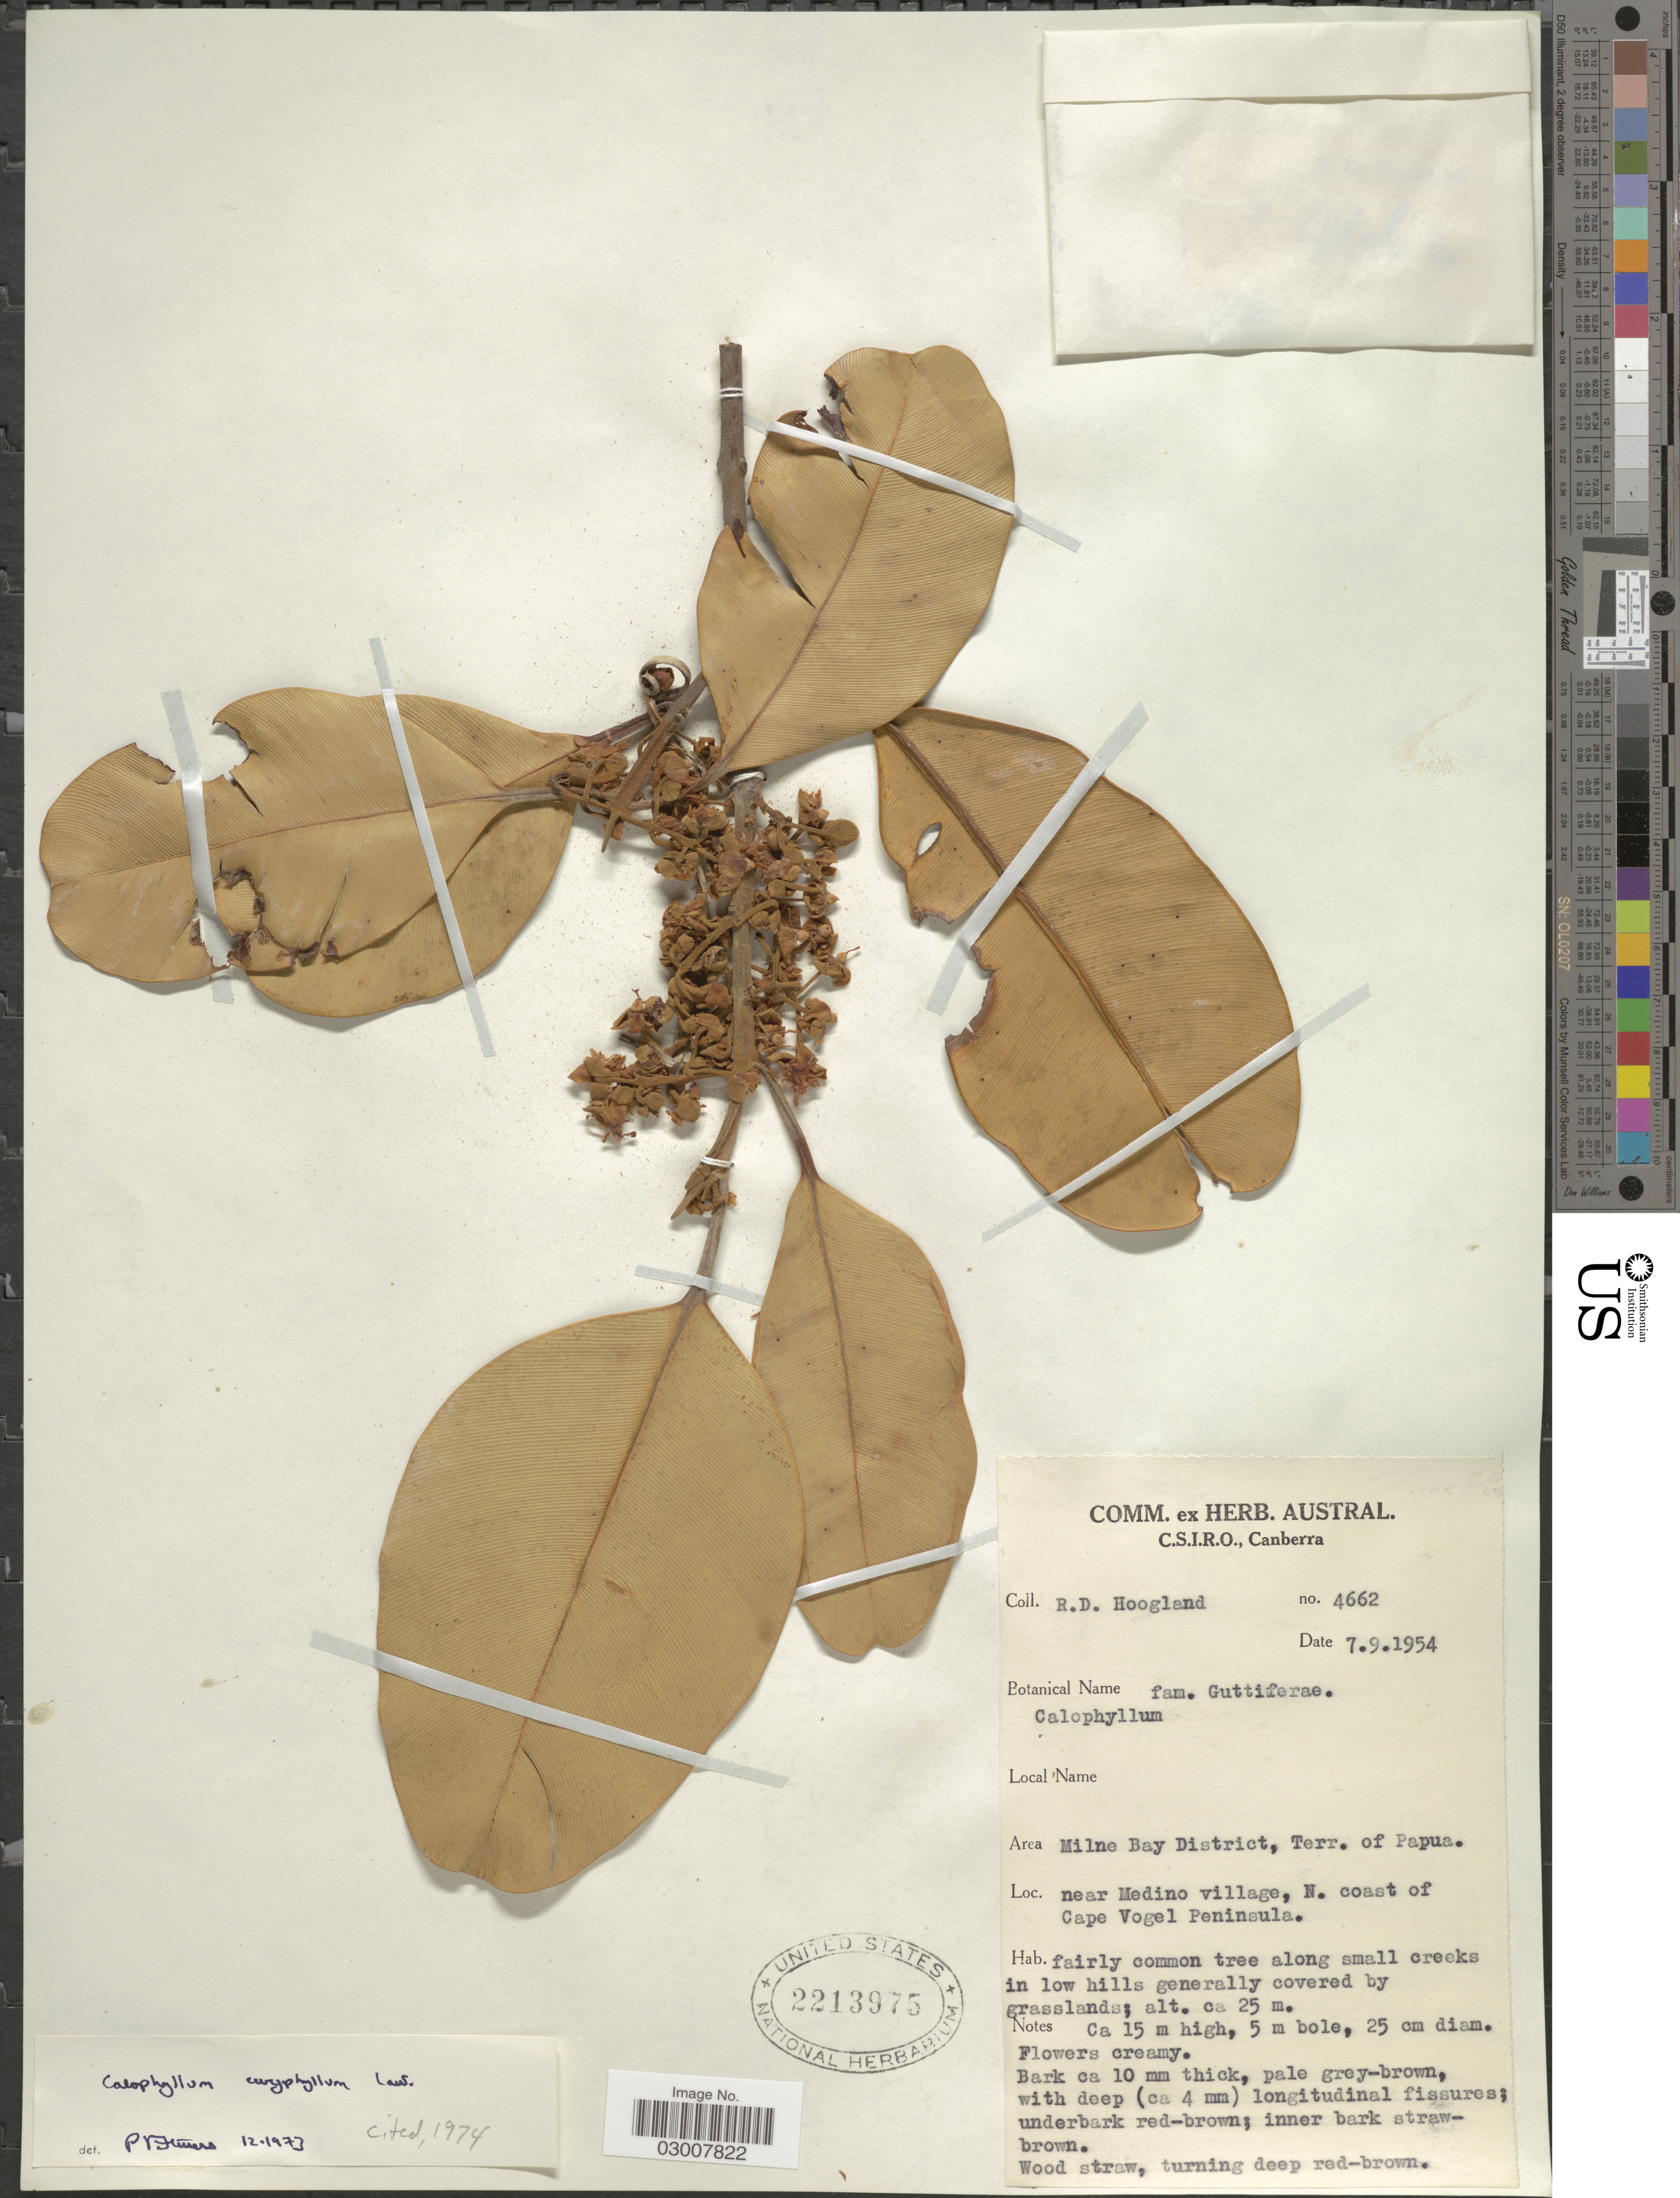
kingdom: Plantae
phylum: Tracheophyta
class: Magnoliopsida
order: Malpighiales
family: Calophyllaceae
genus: Calophyllum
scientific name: Calophyllum euryphyllum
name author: Lauterb.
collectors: R. D. Hoogland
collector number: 4662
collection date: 1954-09-07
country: Papua New Guinea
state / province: Milne Bay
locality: Milne Bay District, Terr. of Papua, near Medino village, N. coast of Cape Vogel Peninsula.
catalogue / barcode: US 2213975